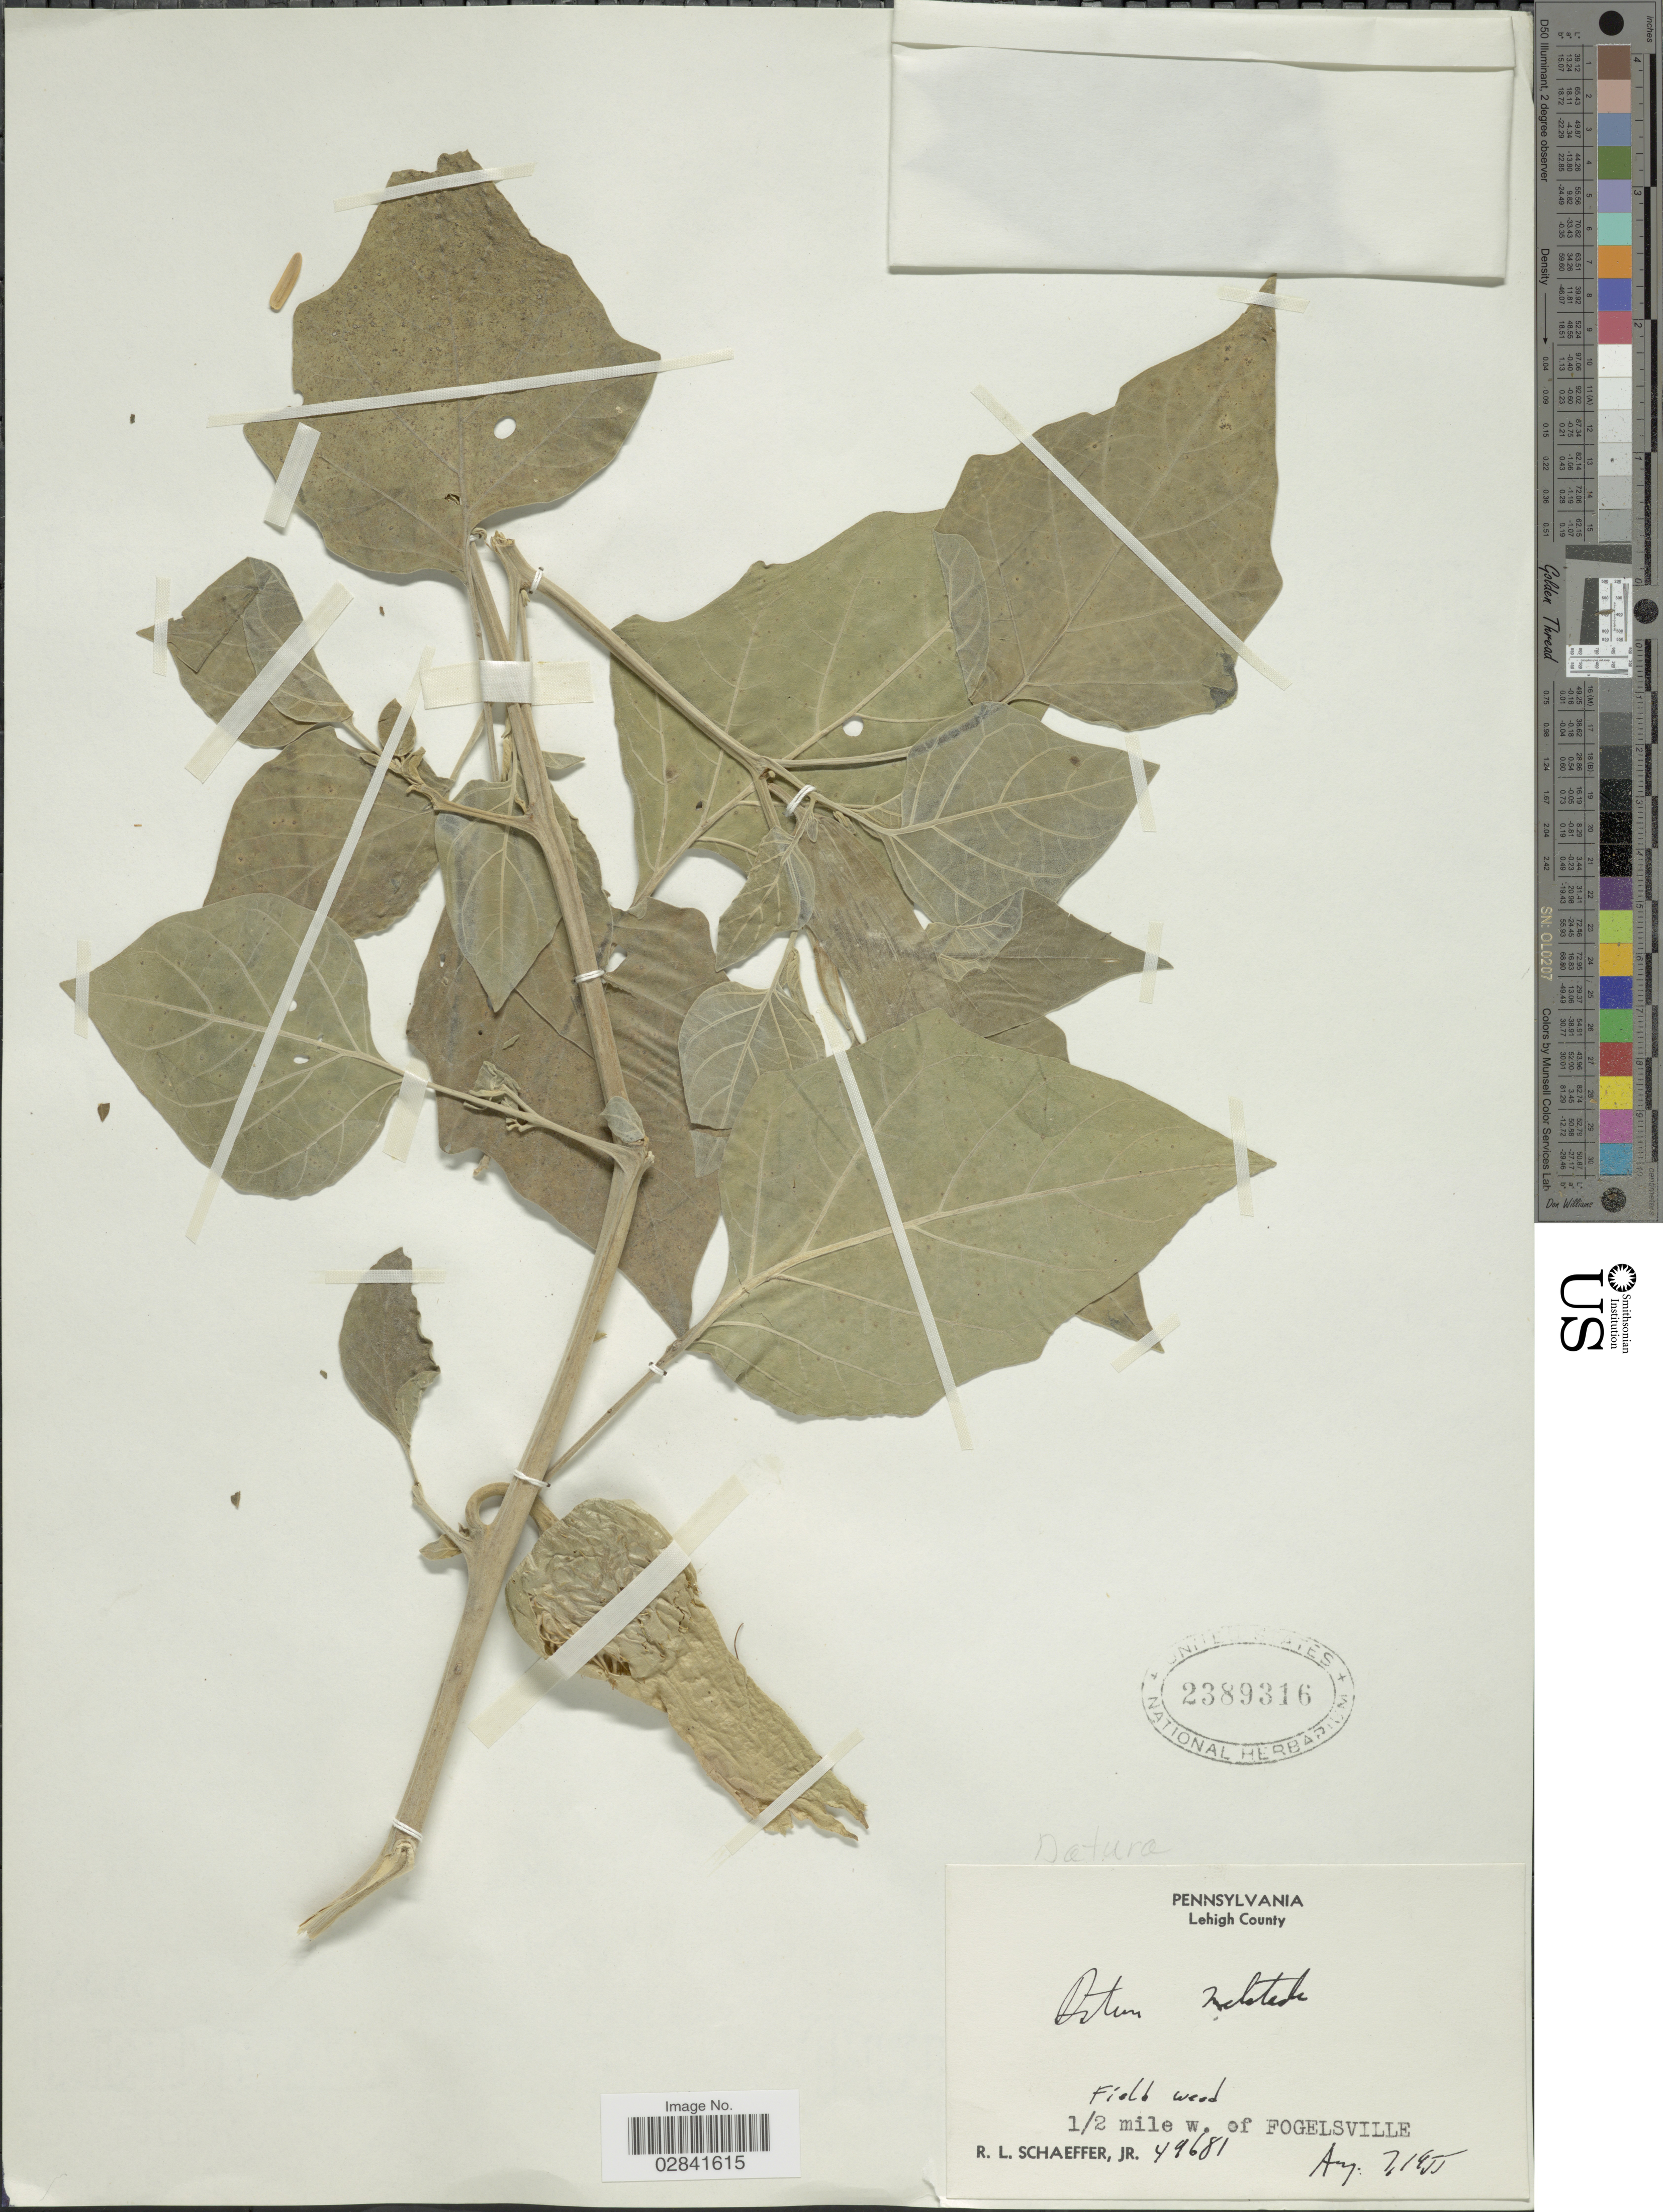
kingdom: Plantae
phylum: Tracheophyta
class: Magnoliopsida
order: Solanales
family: Solanaceae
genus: Datura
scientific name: Datura innoxia subsp. innoxia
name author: Mill.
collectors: R. L. Schaeffer Jr.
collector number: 49681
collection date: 1955-08-07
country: United States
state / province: Pennsylvania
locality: Lehigh County. ½ mile w. of Fogelsville.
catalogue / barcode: US 2389316